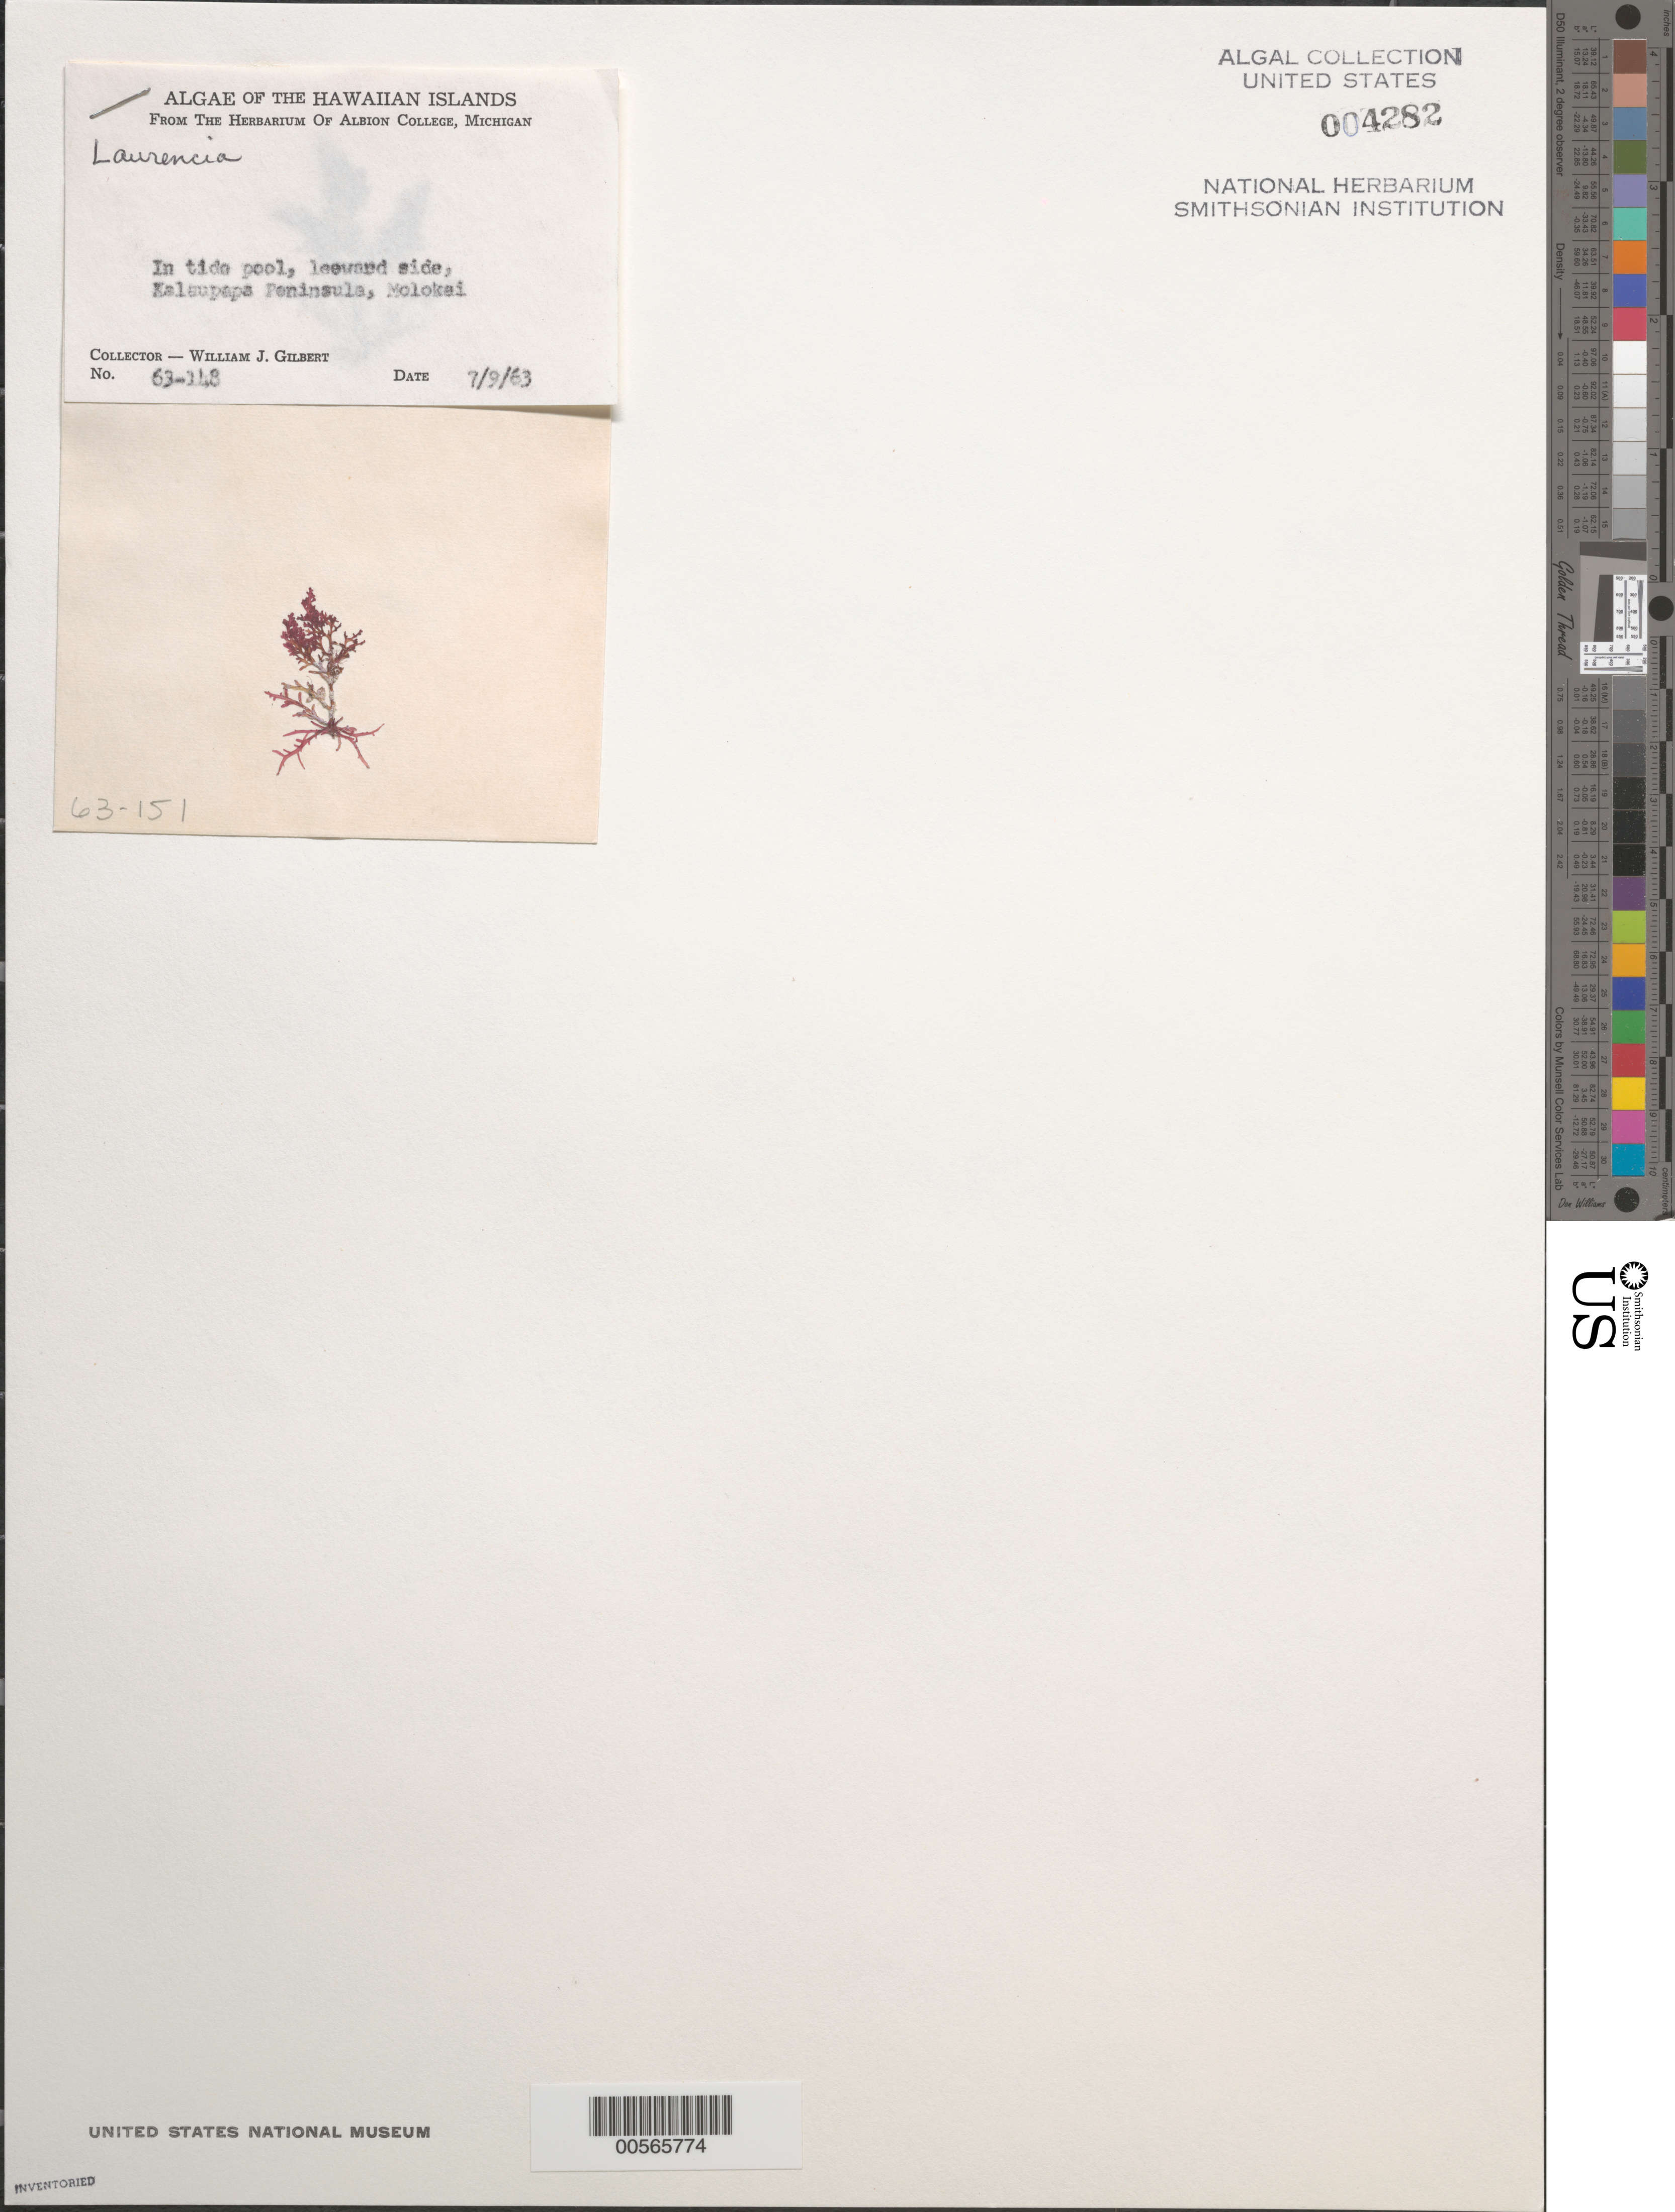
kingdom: Plantae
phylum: Rhodophyta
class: Florideophyceae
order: Ceramiales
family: Rhodomelaceae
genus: Laurencia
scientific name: Laurencia sp.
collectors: W. J. Gilbert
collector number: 63-148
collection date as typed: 09 Jul 1963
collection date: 1963-07-09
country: United States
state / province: Hawaii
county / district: Maui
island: Moloka'i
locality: Kalaupapa Peninsula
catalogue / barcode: US 4282